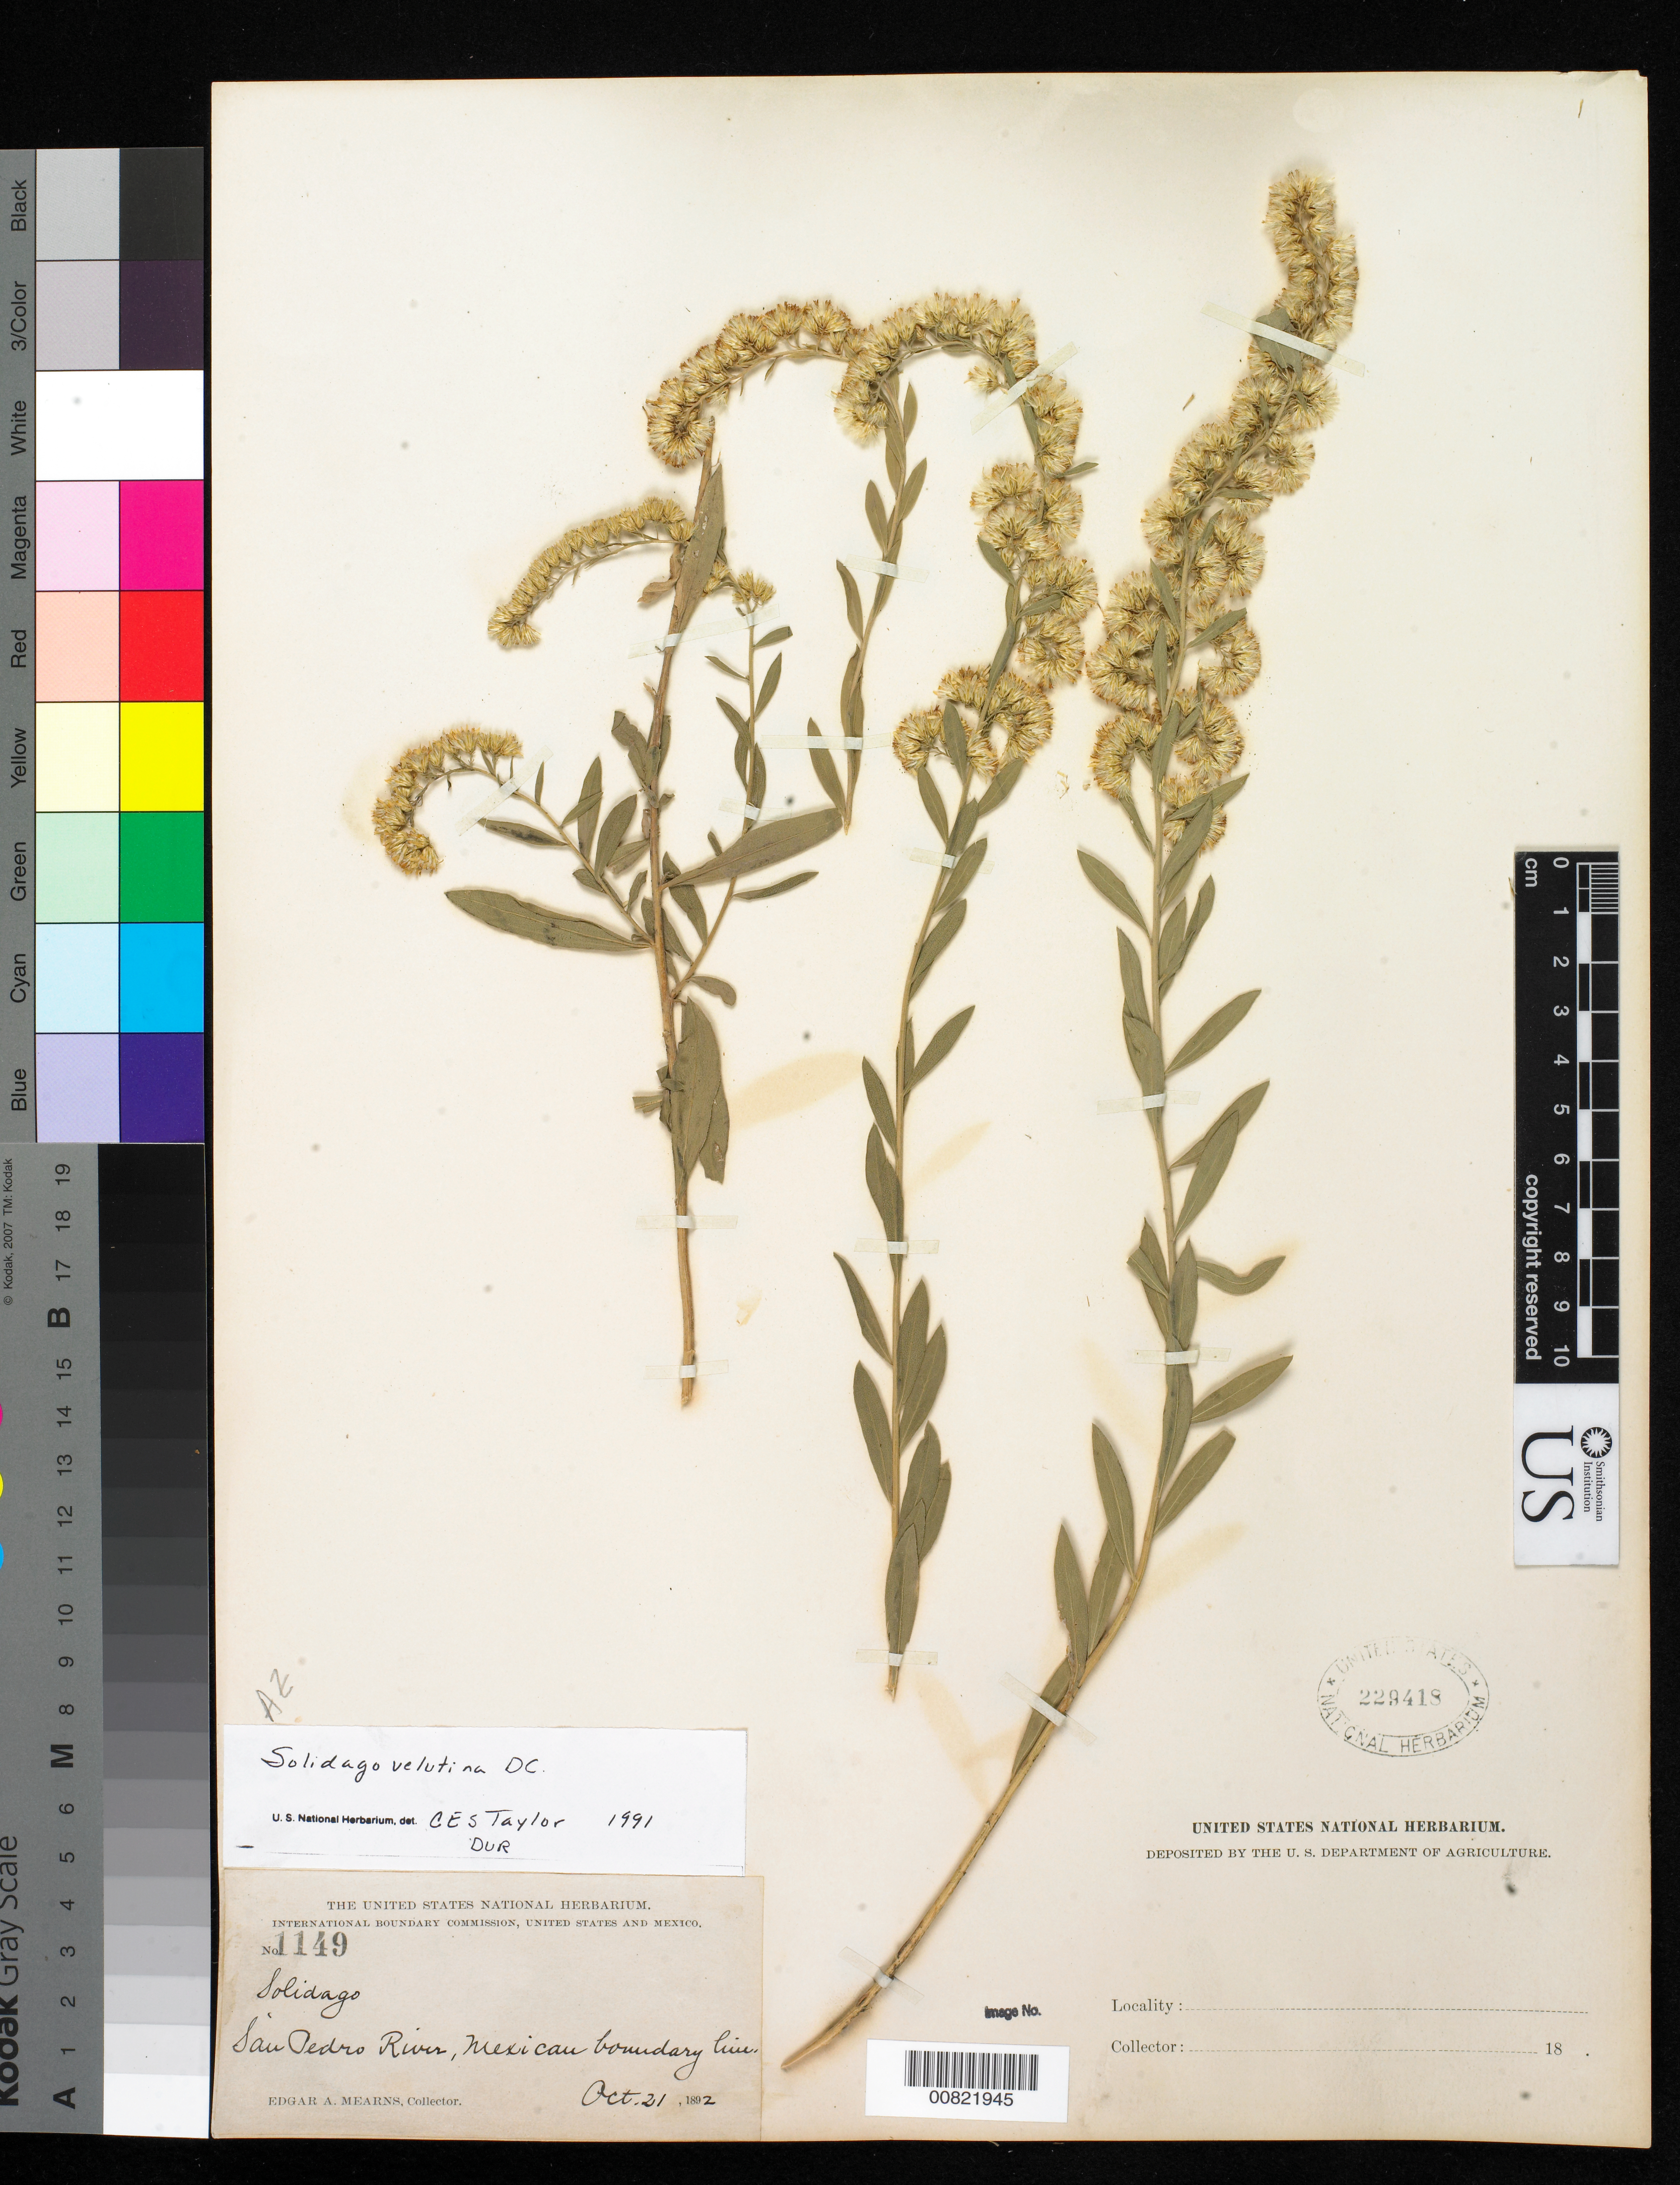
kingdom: Plantae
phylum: Tracheophyta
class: Magnoliopsida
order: Asterales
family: Asteraceae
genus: Solidago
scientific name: Solidago velutina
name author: DC.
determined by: Taylor, Charlotte M.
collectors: E. A. Mearns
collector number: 1149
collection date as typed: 21 Oct 1892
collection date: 1892-10-21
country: United States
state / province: Arizona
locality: San Pedro River, Mexican Boundary Line.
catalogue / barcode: US 229418